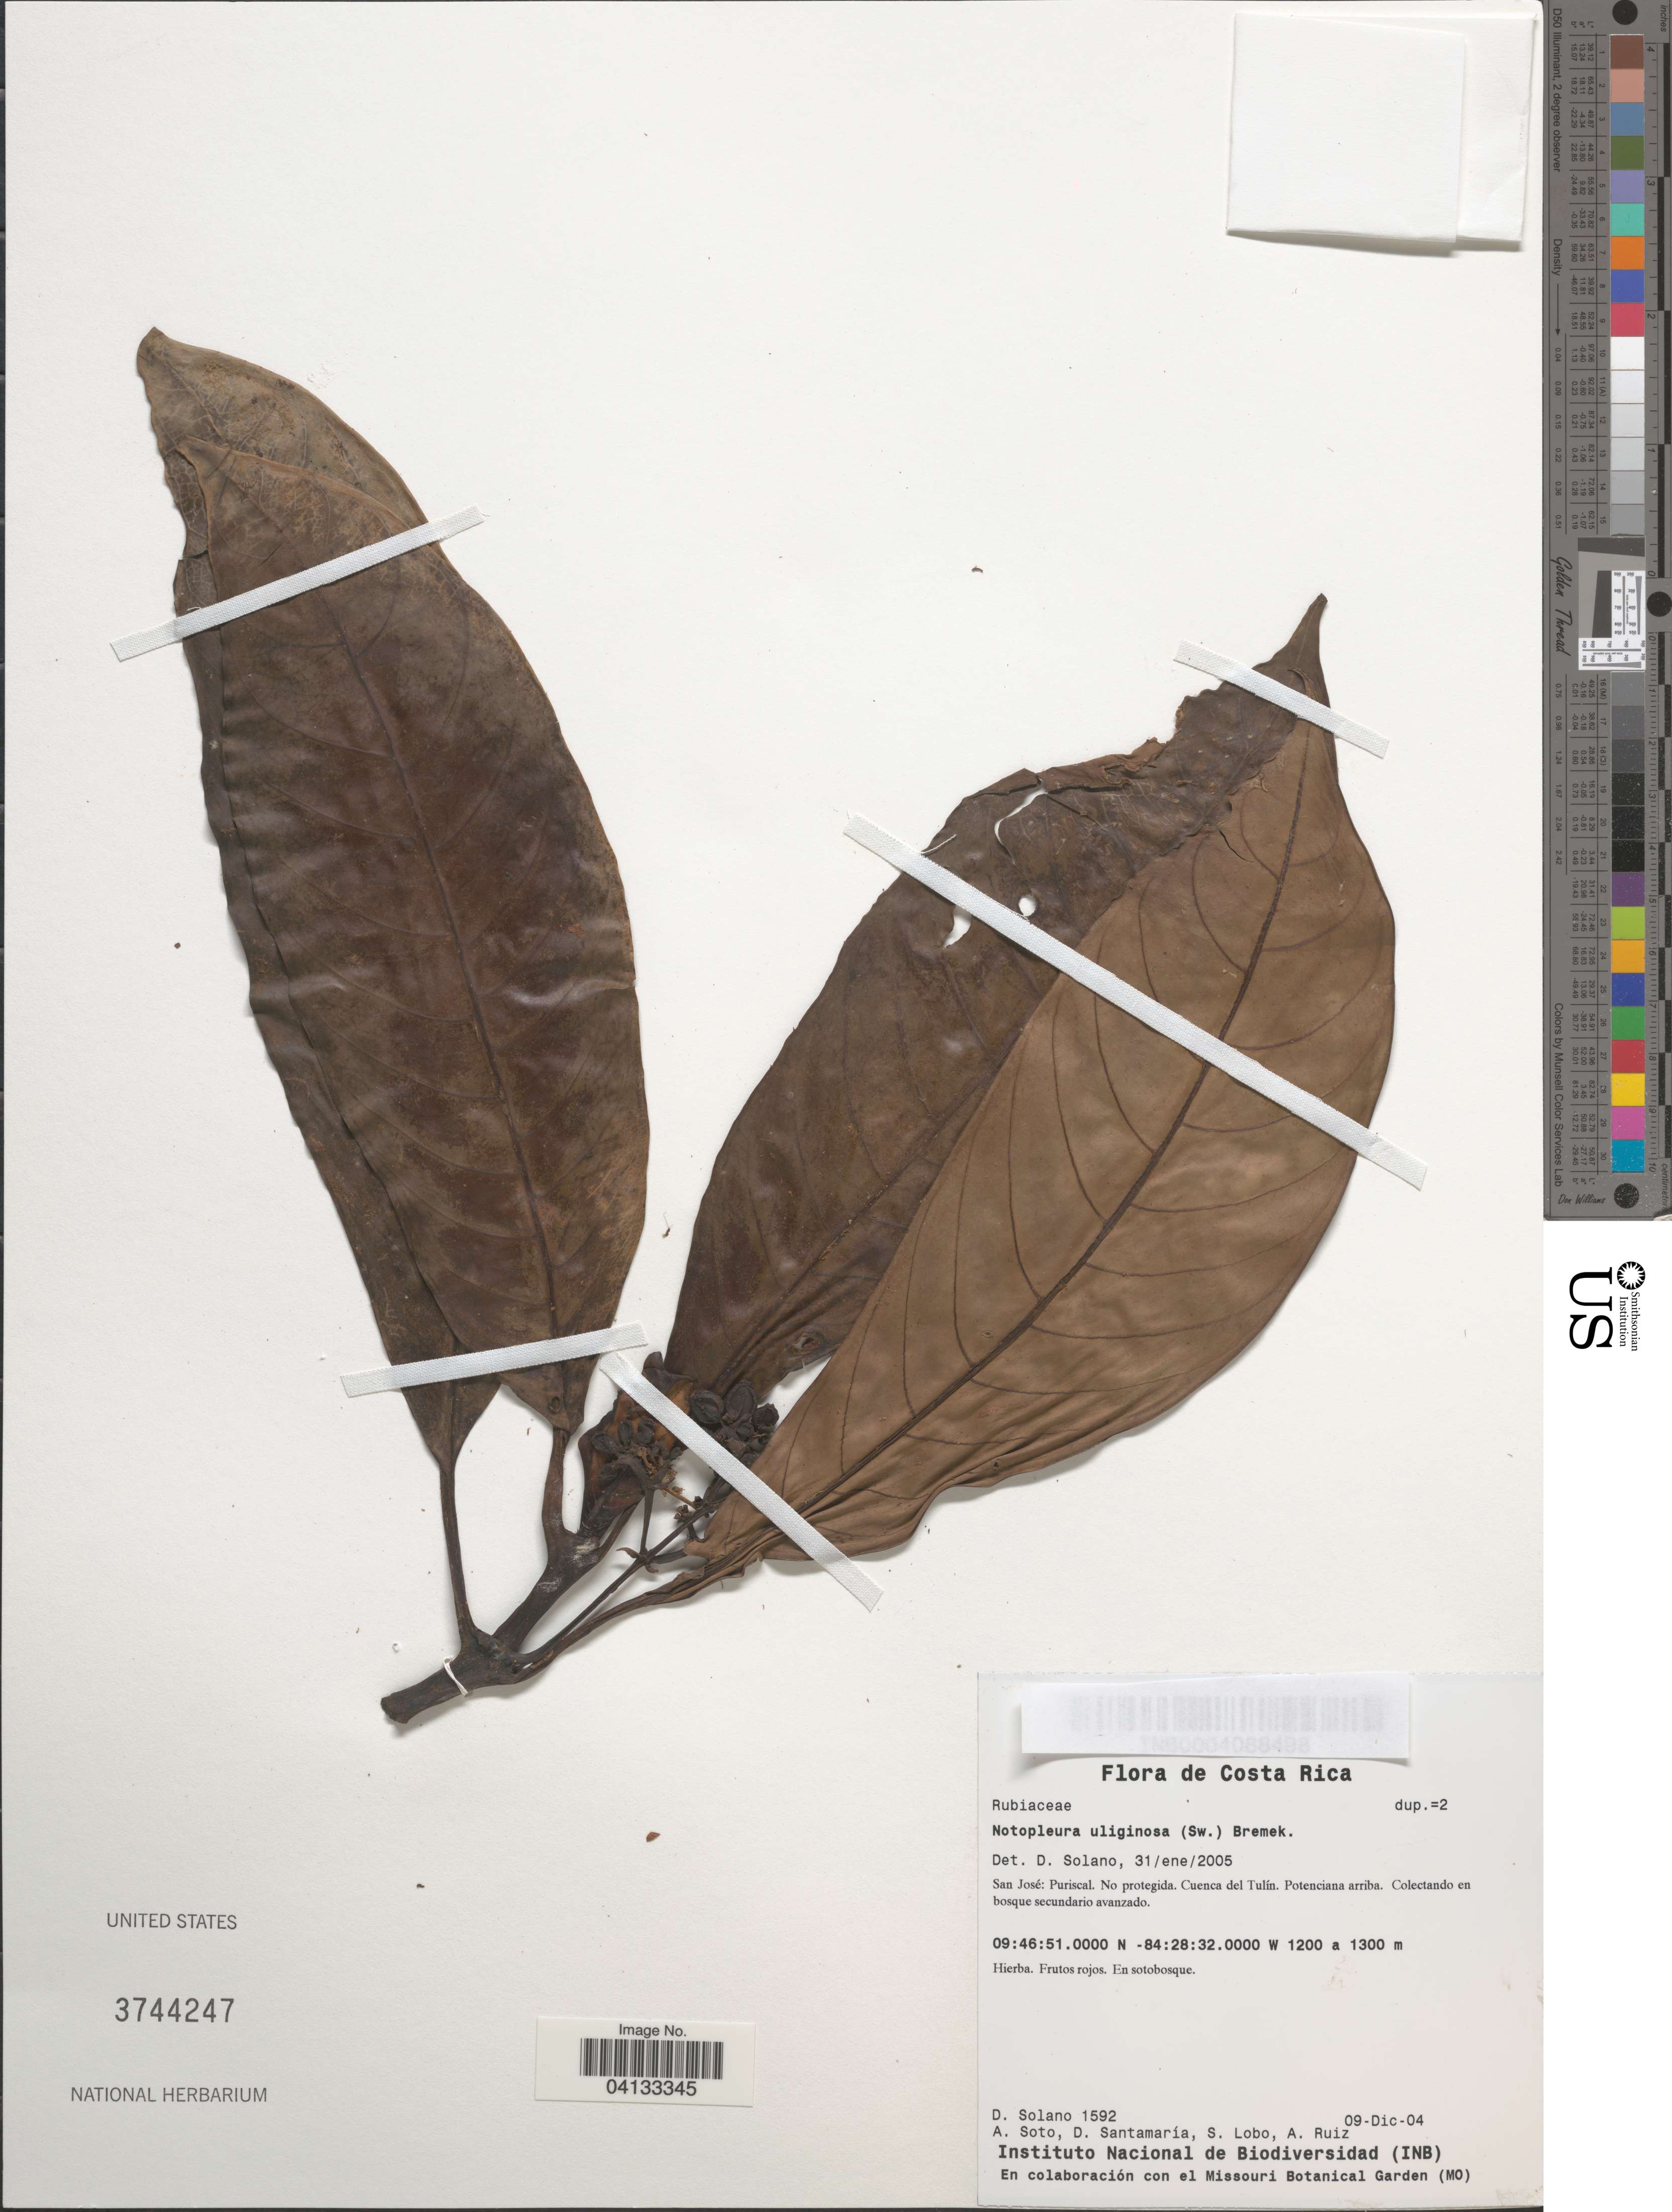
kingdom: Plantae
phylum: Tracheophyta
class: Magnoliopsida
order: Gentianales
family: Rubiaceae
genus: Notopleura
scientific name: Notopleura uliginosa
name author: (Sw.) Bremek.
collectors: D. Solano, A. Soto, D. Santamaria, S. Lobo & A. Ruiz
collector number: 1592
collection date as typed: Transcribed d/m/y: 9/12/4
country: Costa Rica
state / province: San José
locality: Puriscal. No protegida. Cuenca del Tulín. Potenciana arriba.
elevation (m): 1200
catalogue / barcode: US 3744247